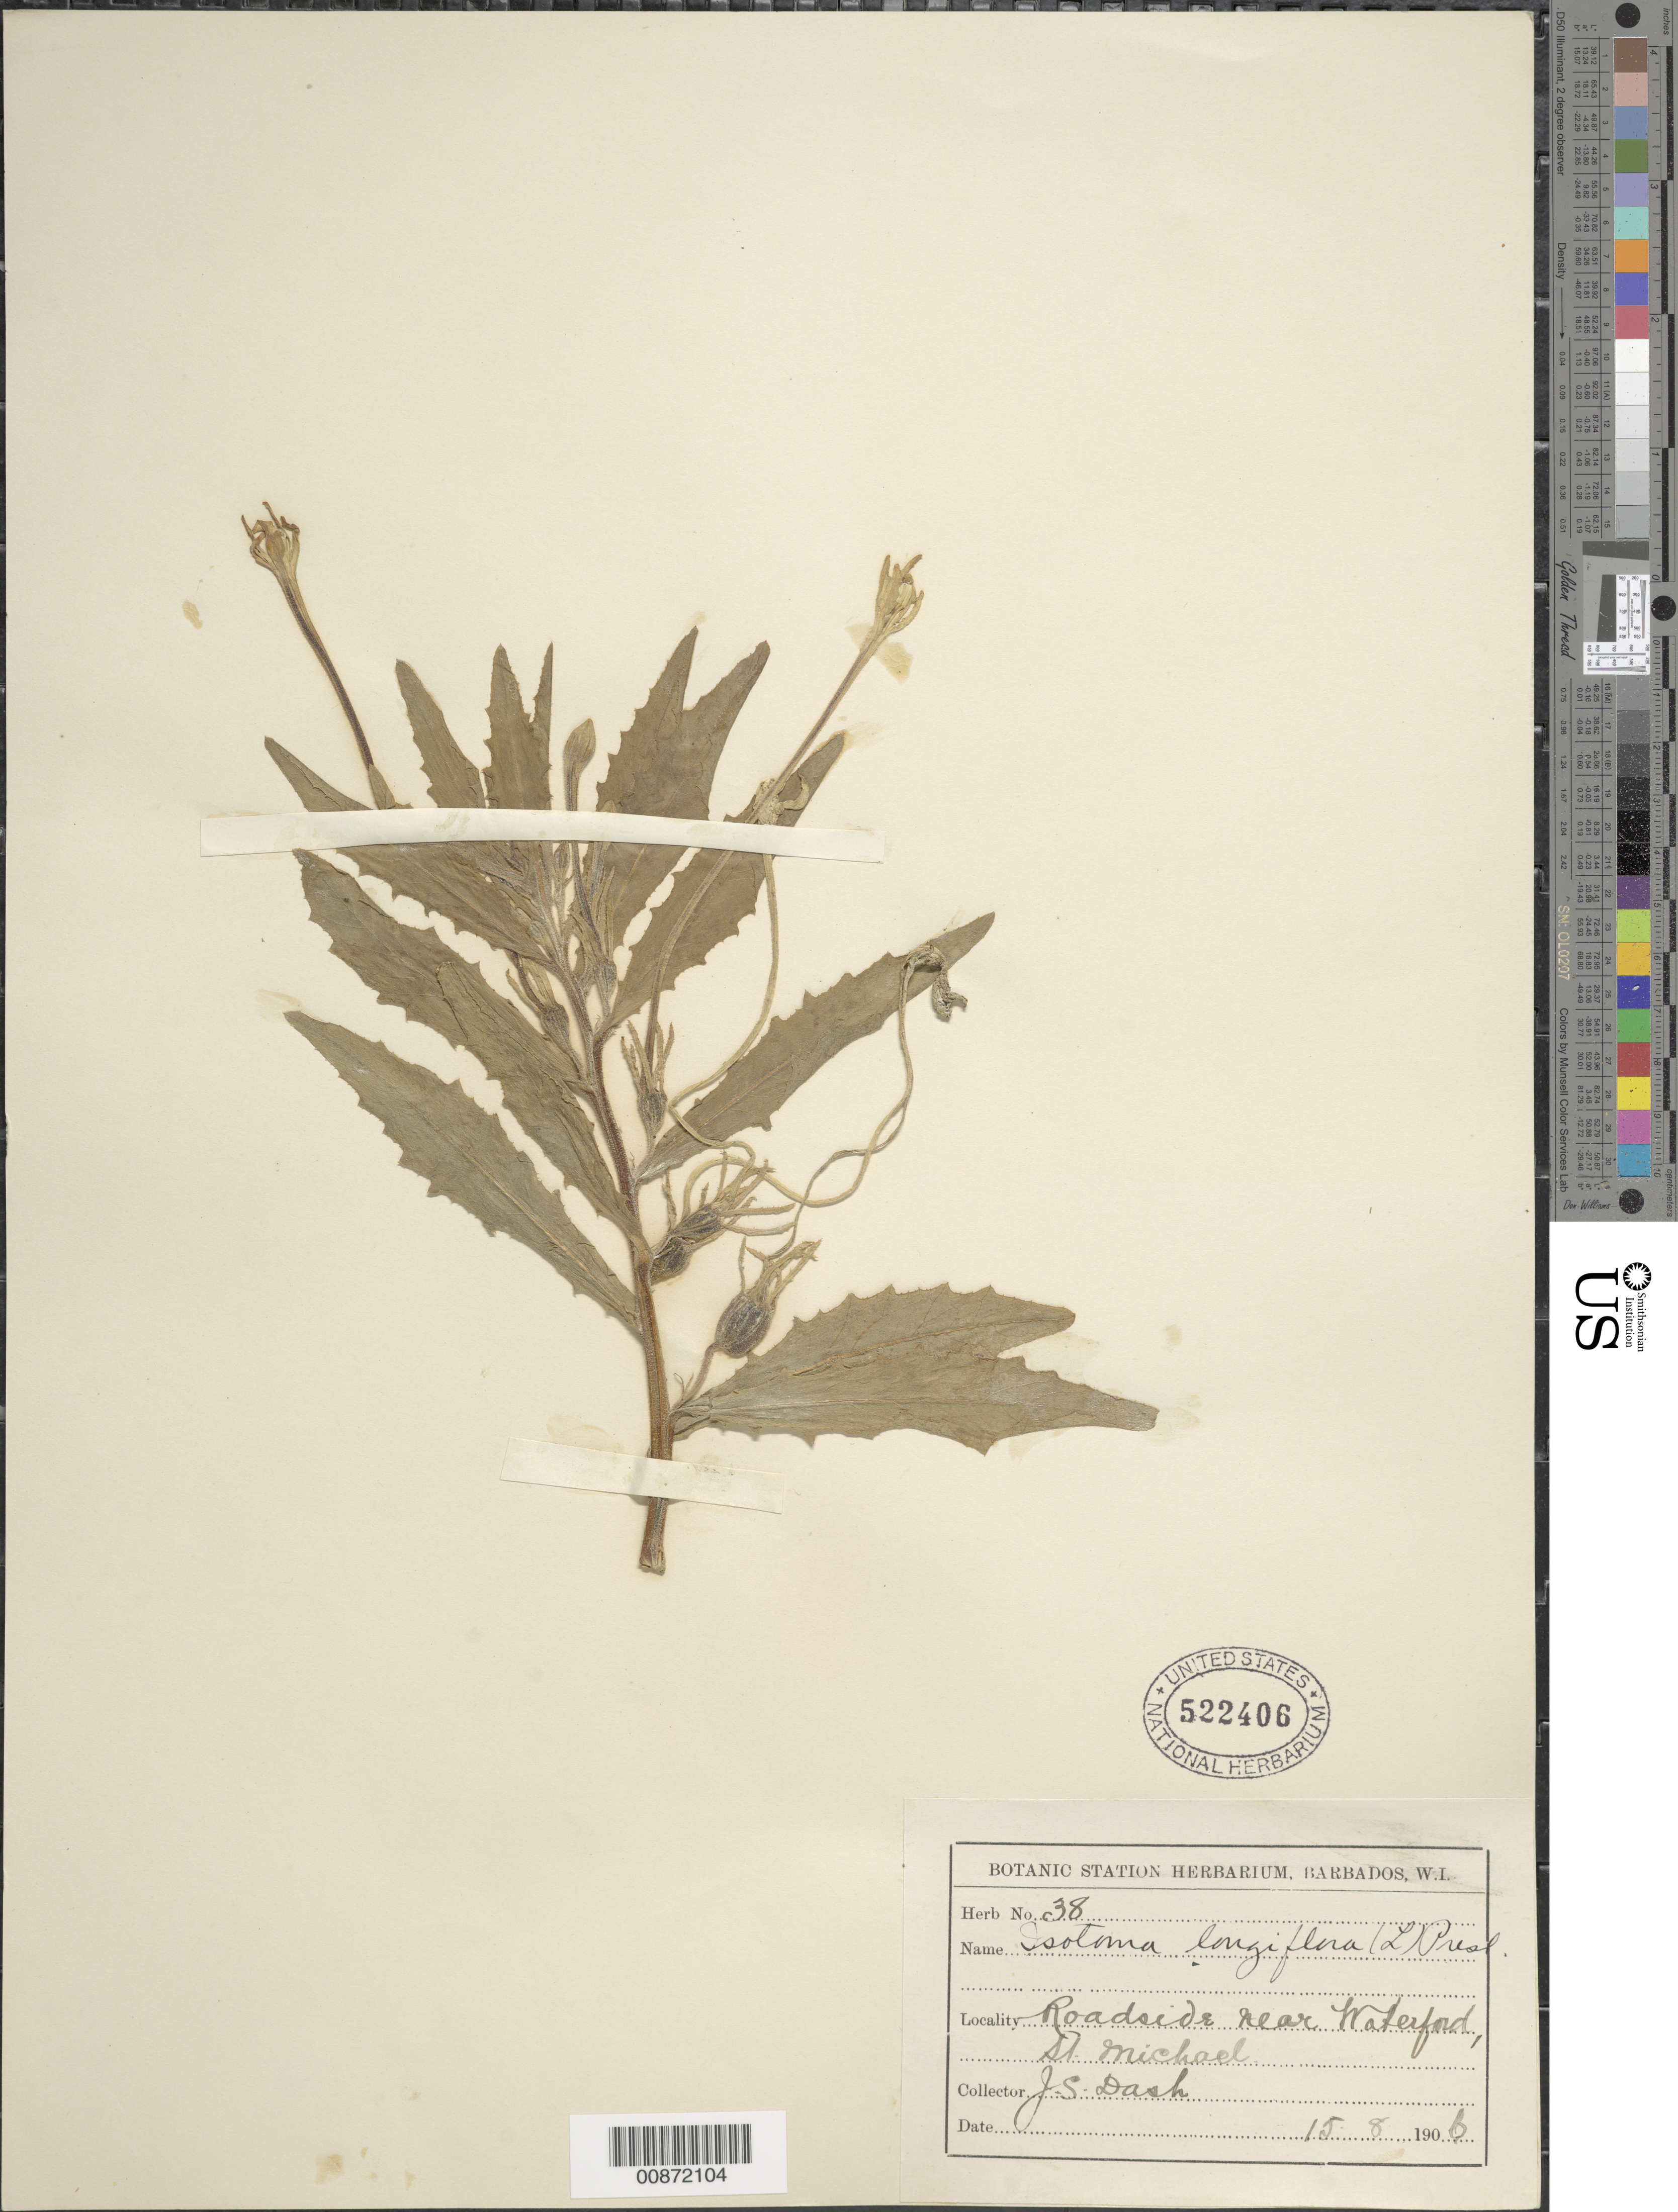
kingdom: Plantae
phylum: Tracheophyta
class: Magnoliopsida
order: Asterales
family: Campanulaceae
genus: Hippobroma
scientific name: Hippobroma longiflora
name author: (L.) G. Don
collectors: J. Dash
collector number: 38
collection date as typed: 15 Aug 1906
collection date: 1906-08-15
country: Barbados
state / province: Saint Michael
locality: Near Waterford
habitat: Roadside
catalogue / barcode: US 522406